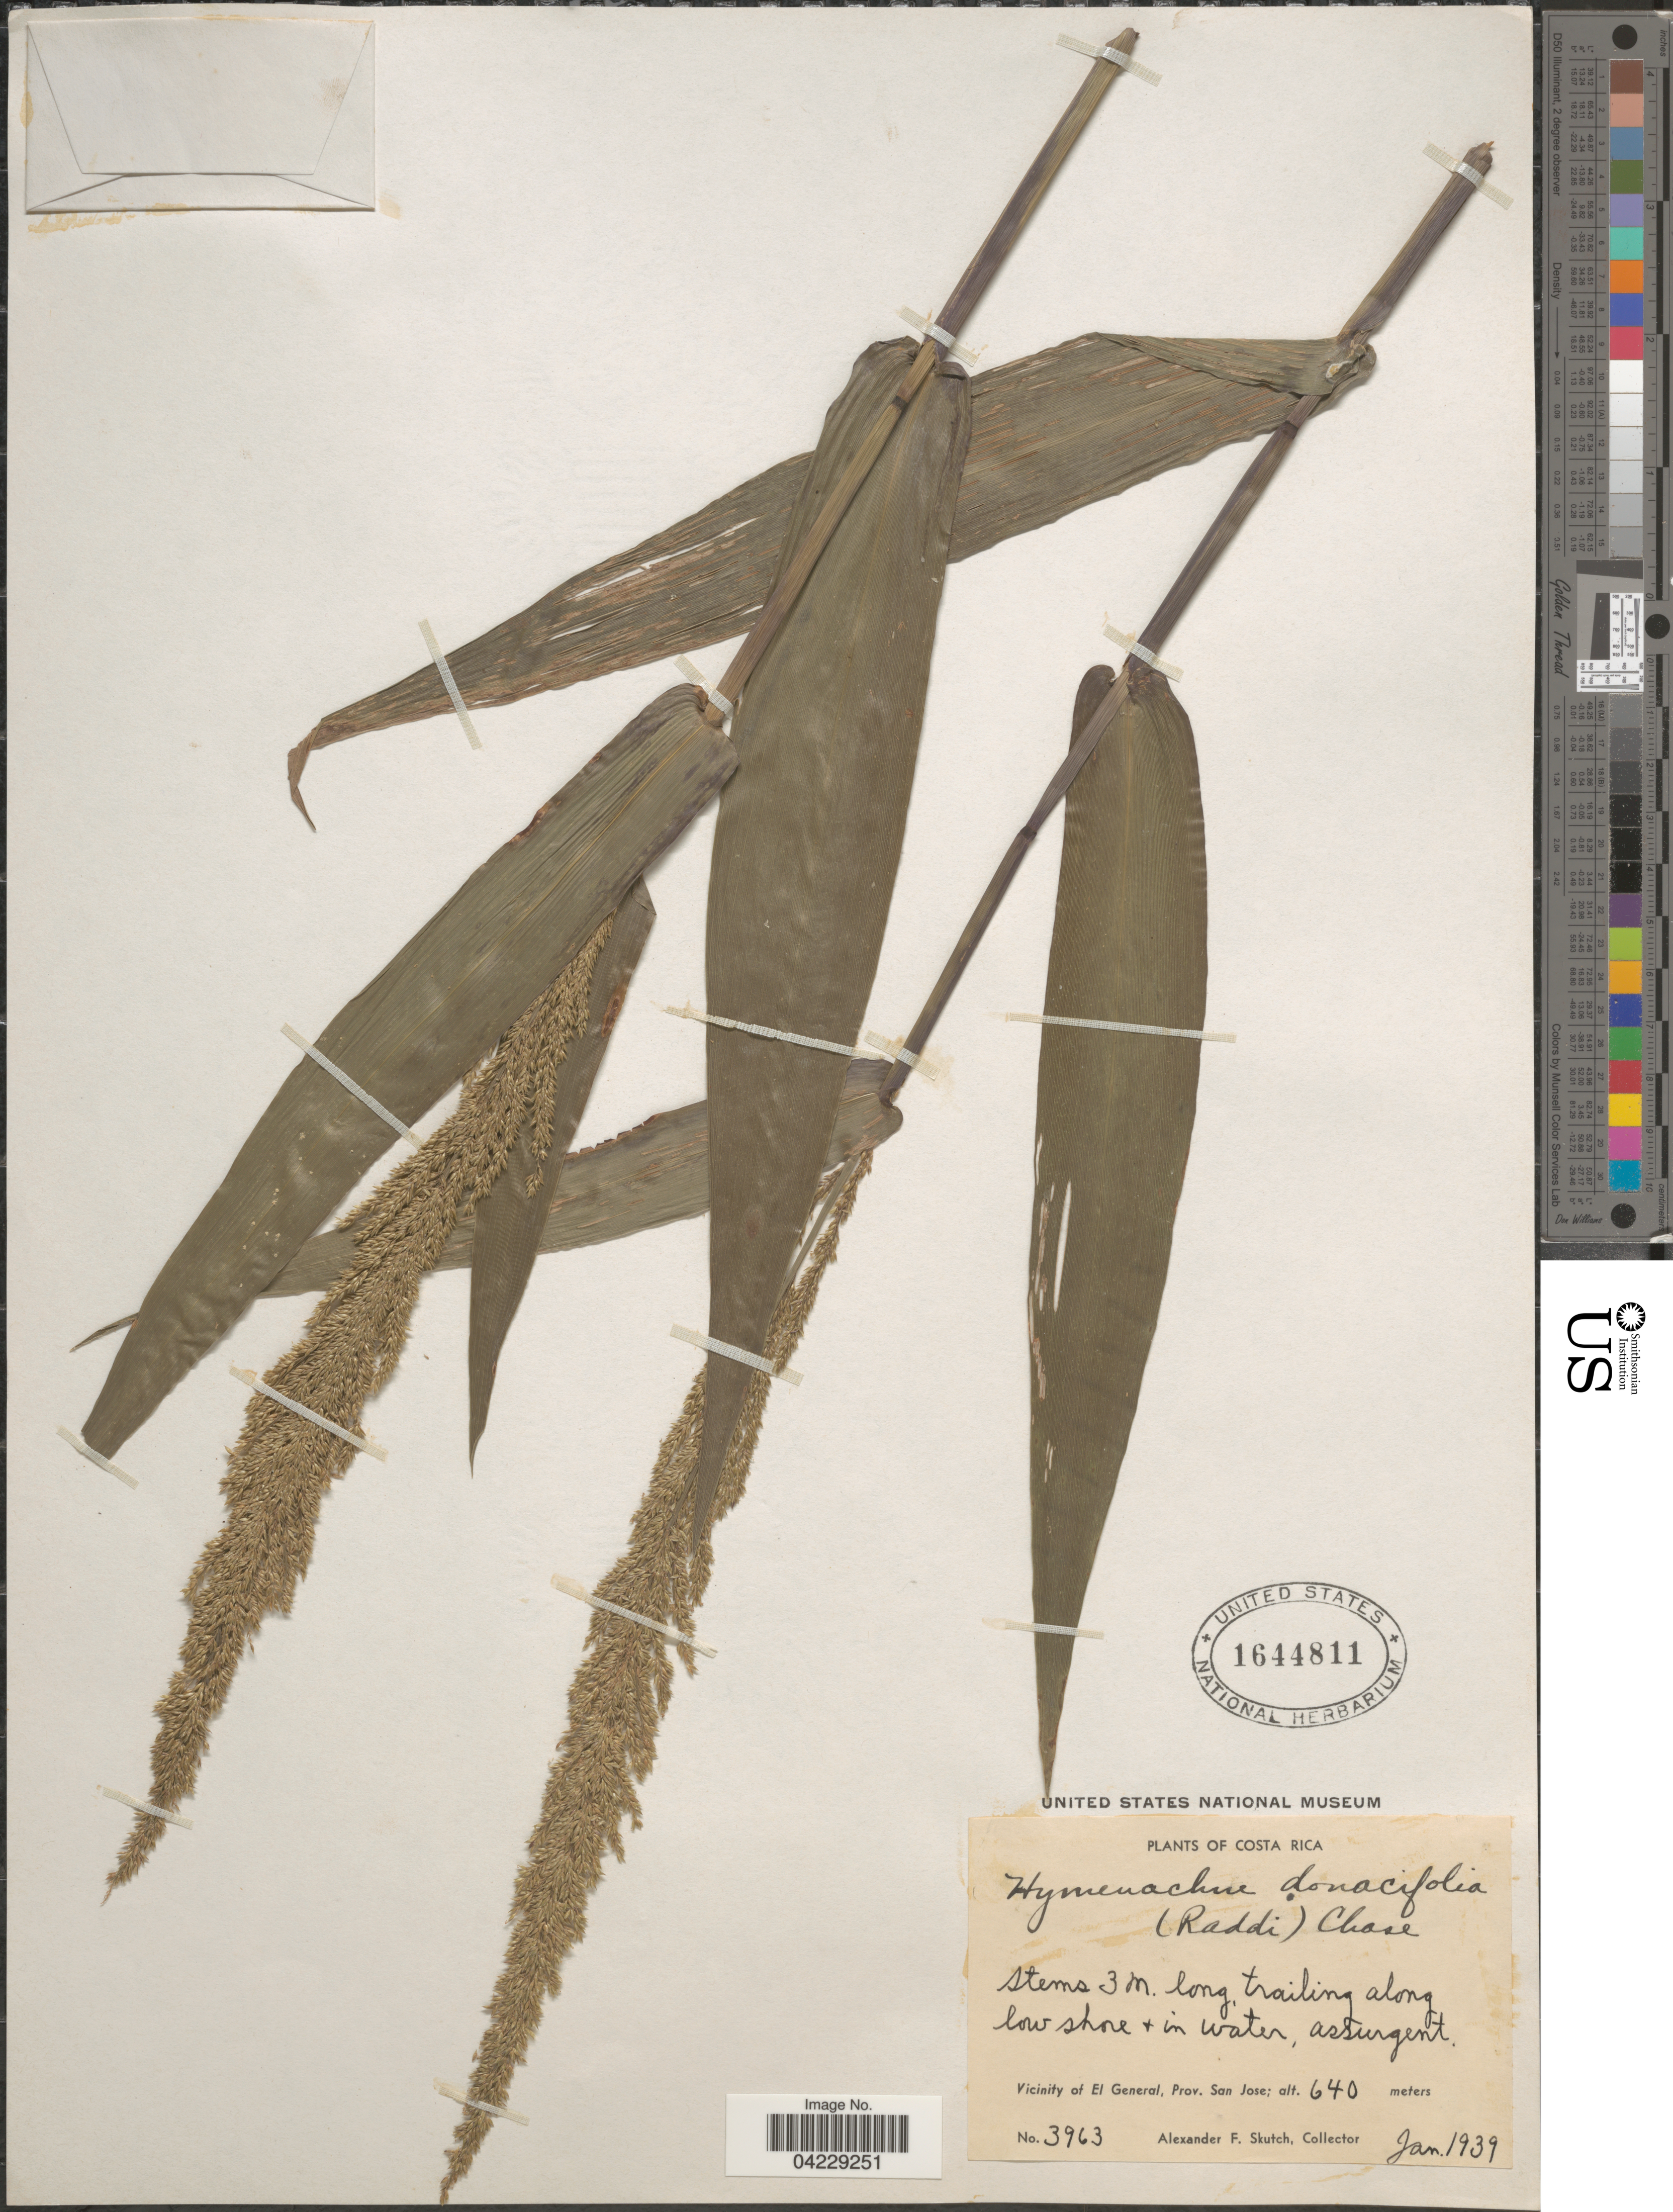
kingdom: Plantae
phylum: Tracheophyta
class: Liliopsida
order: Poales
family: Poaceae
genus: Hymenachne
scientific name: Hymenachne donacifolia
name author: (Raddi) Chase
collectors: A. F. Skutch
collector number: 3963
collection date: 1939-01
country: Costa Rica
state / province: San José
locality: Vicinity of El General.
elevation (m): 640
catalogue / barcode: US 1644811